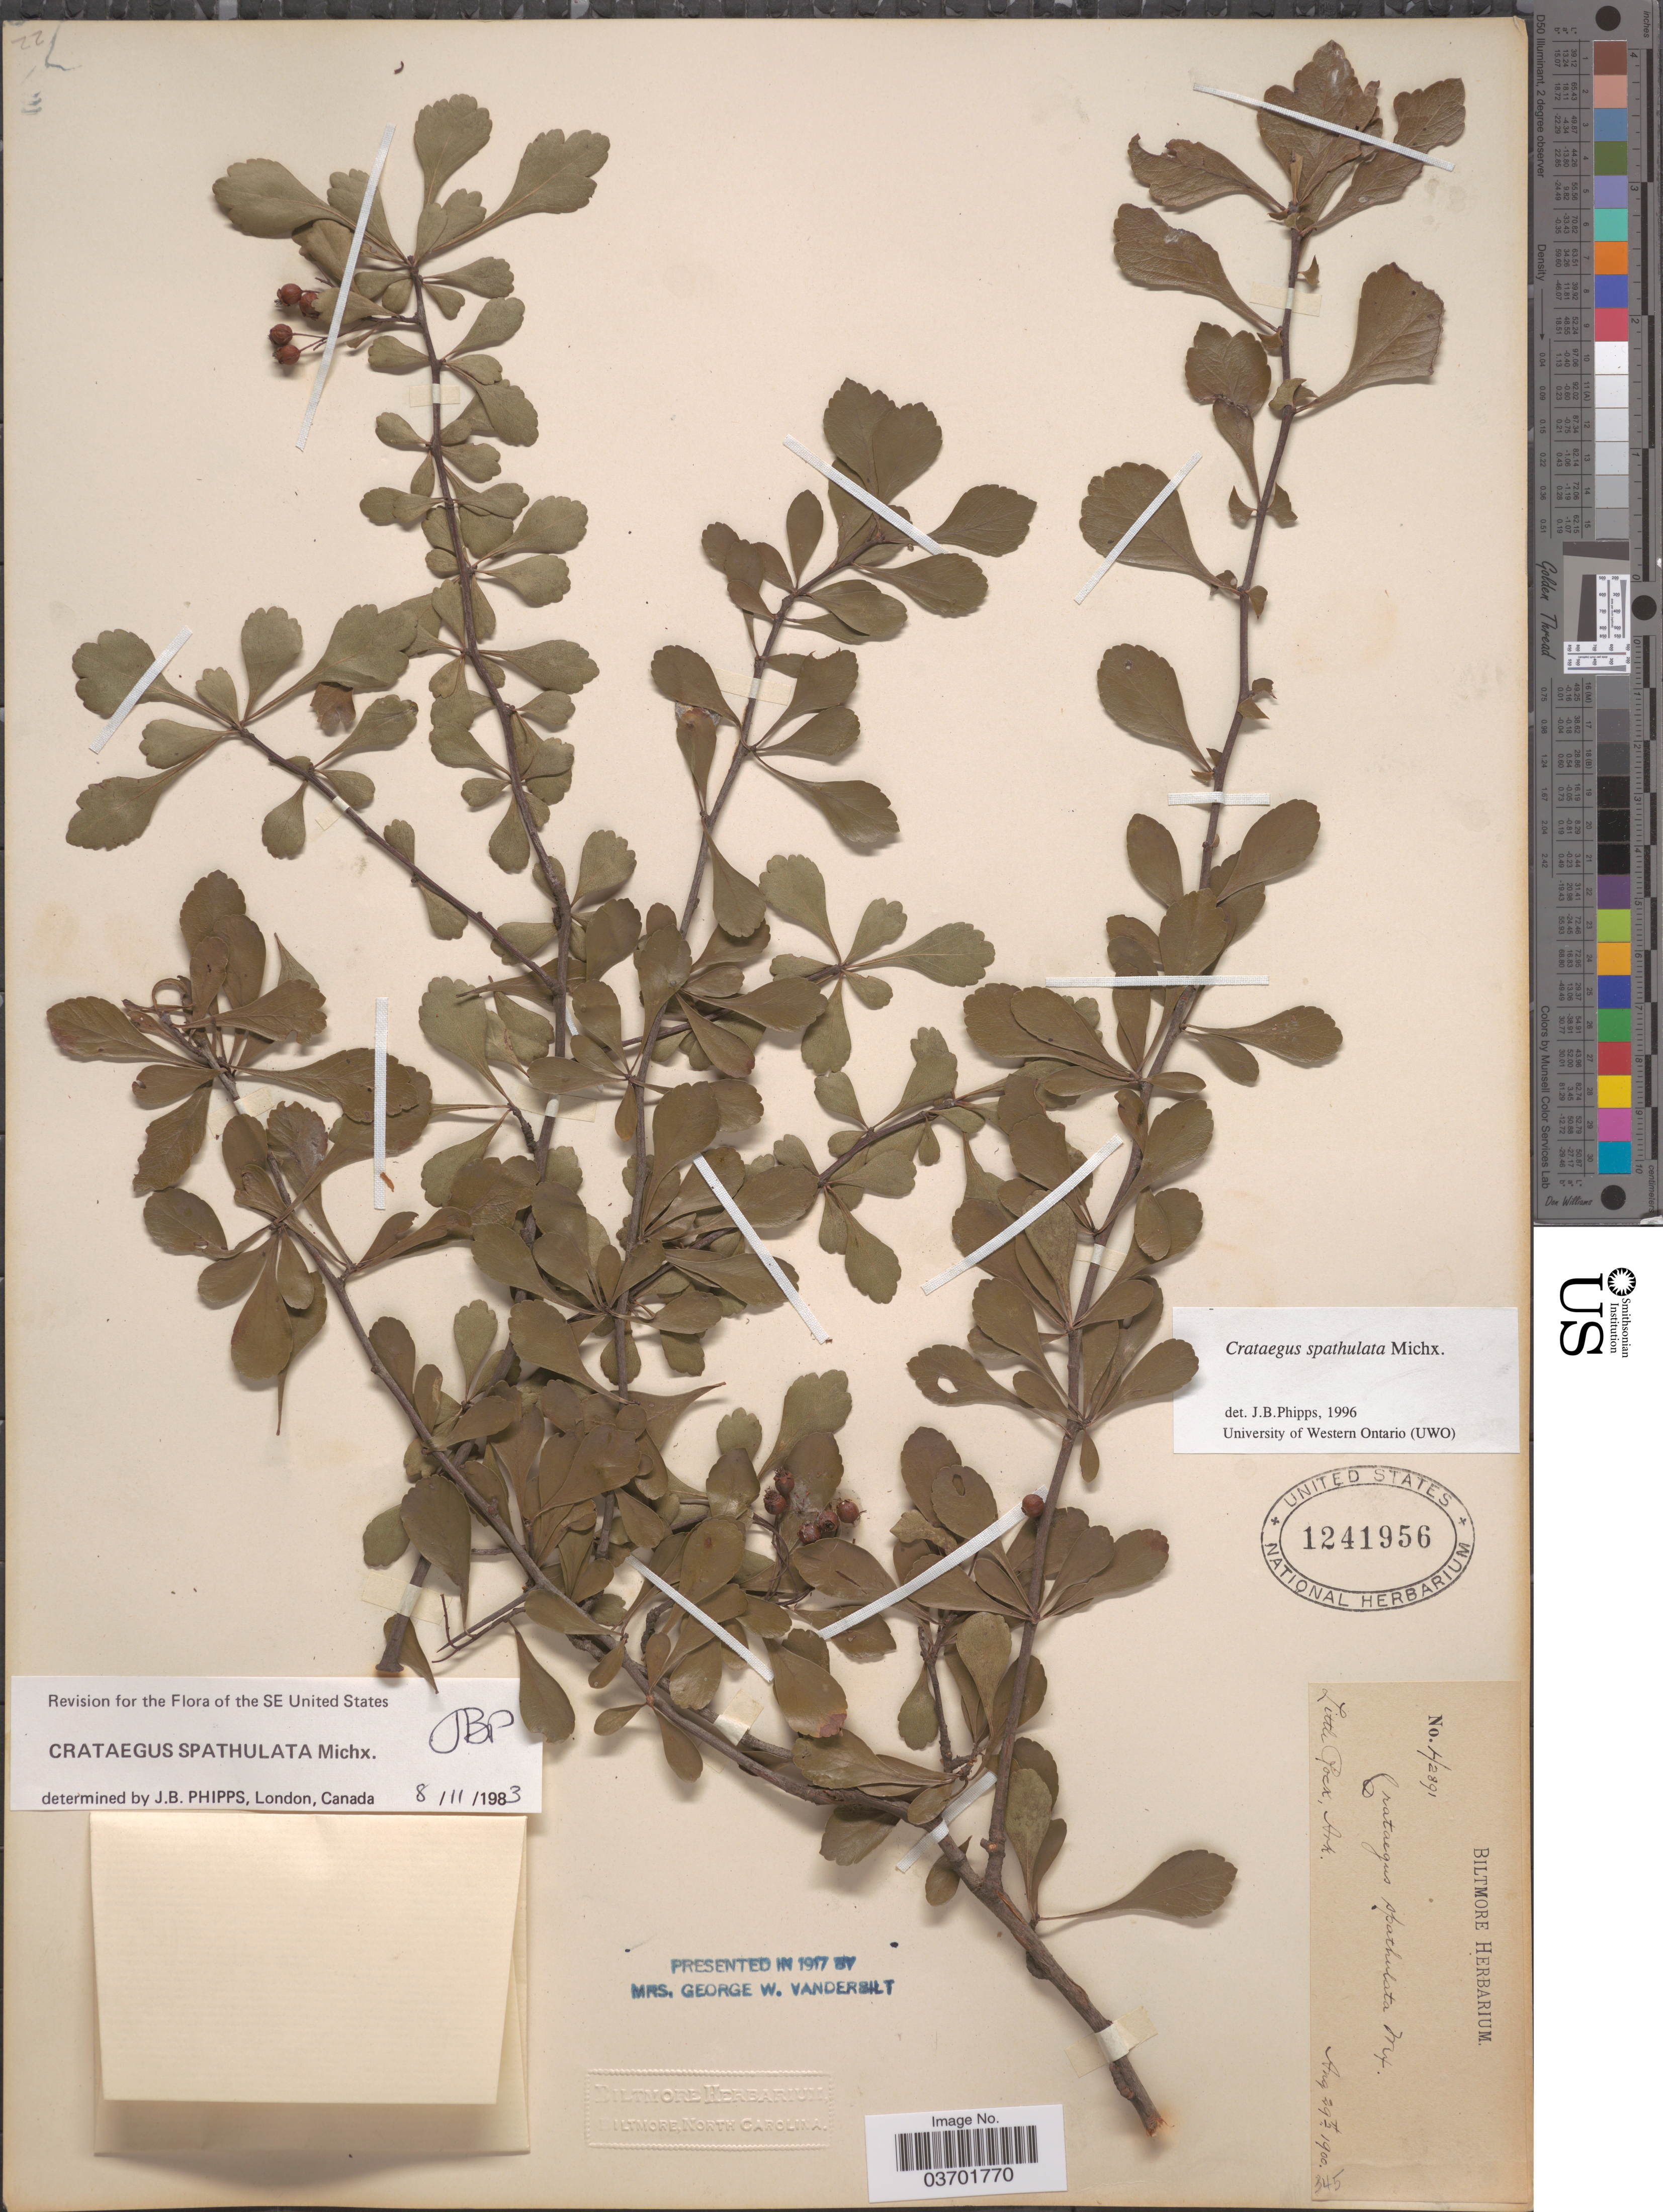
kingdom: Plantae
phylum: Tracheophyta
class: Magnoliopsida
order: Rosales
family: Rosaceae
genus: Crataegus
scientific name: Crataegus spathulata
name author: Michx.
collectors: ex herb. Biltmore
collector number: H2891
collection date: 1900-08-29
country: United States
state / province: Arkansas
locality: Little Rock.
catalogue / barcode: US 1241956